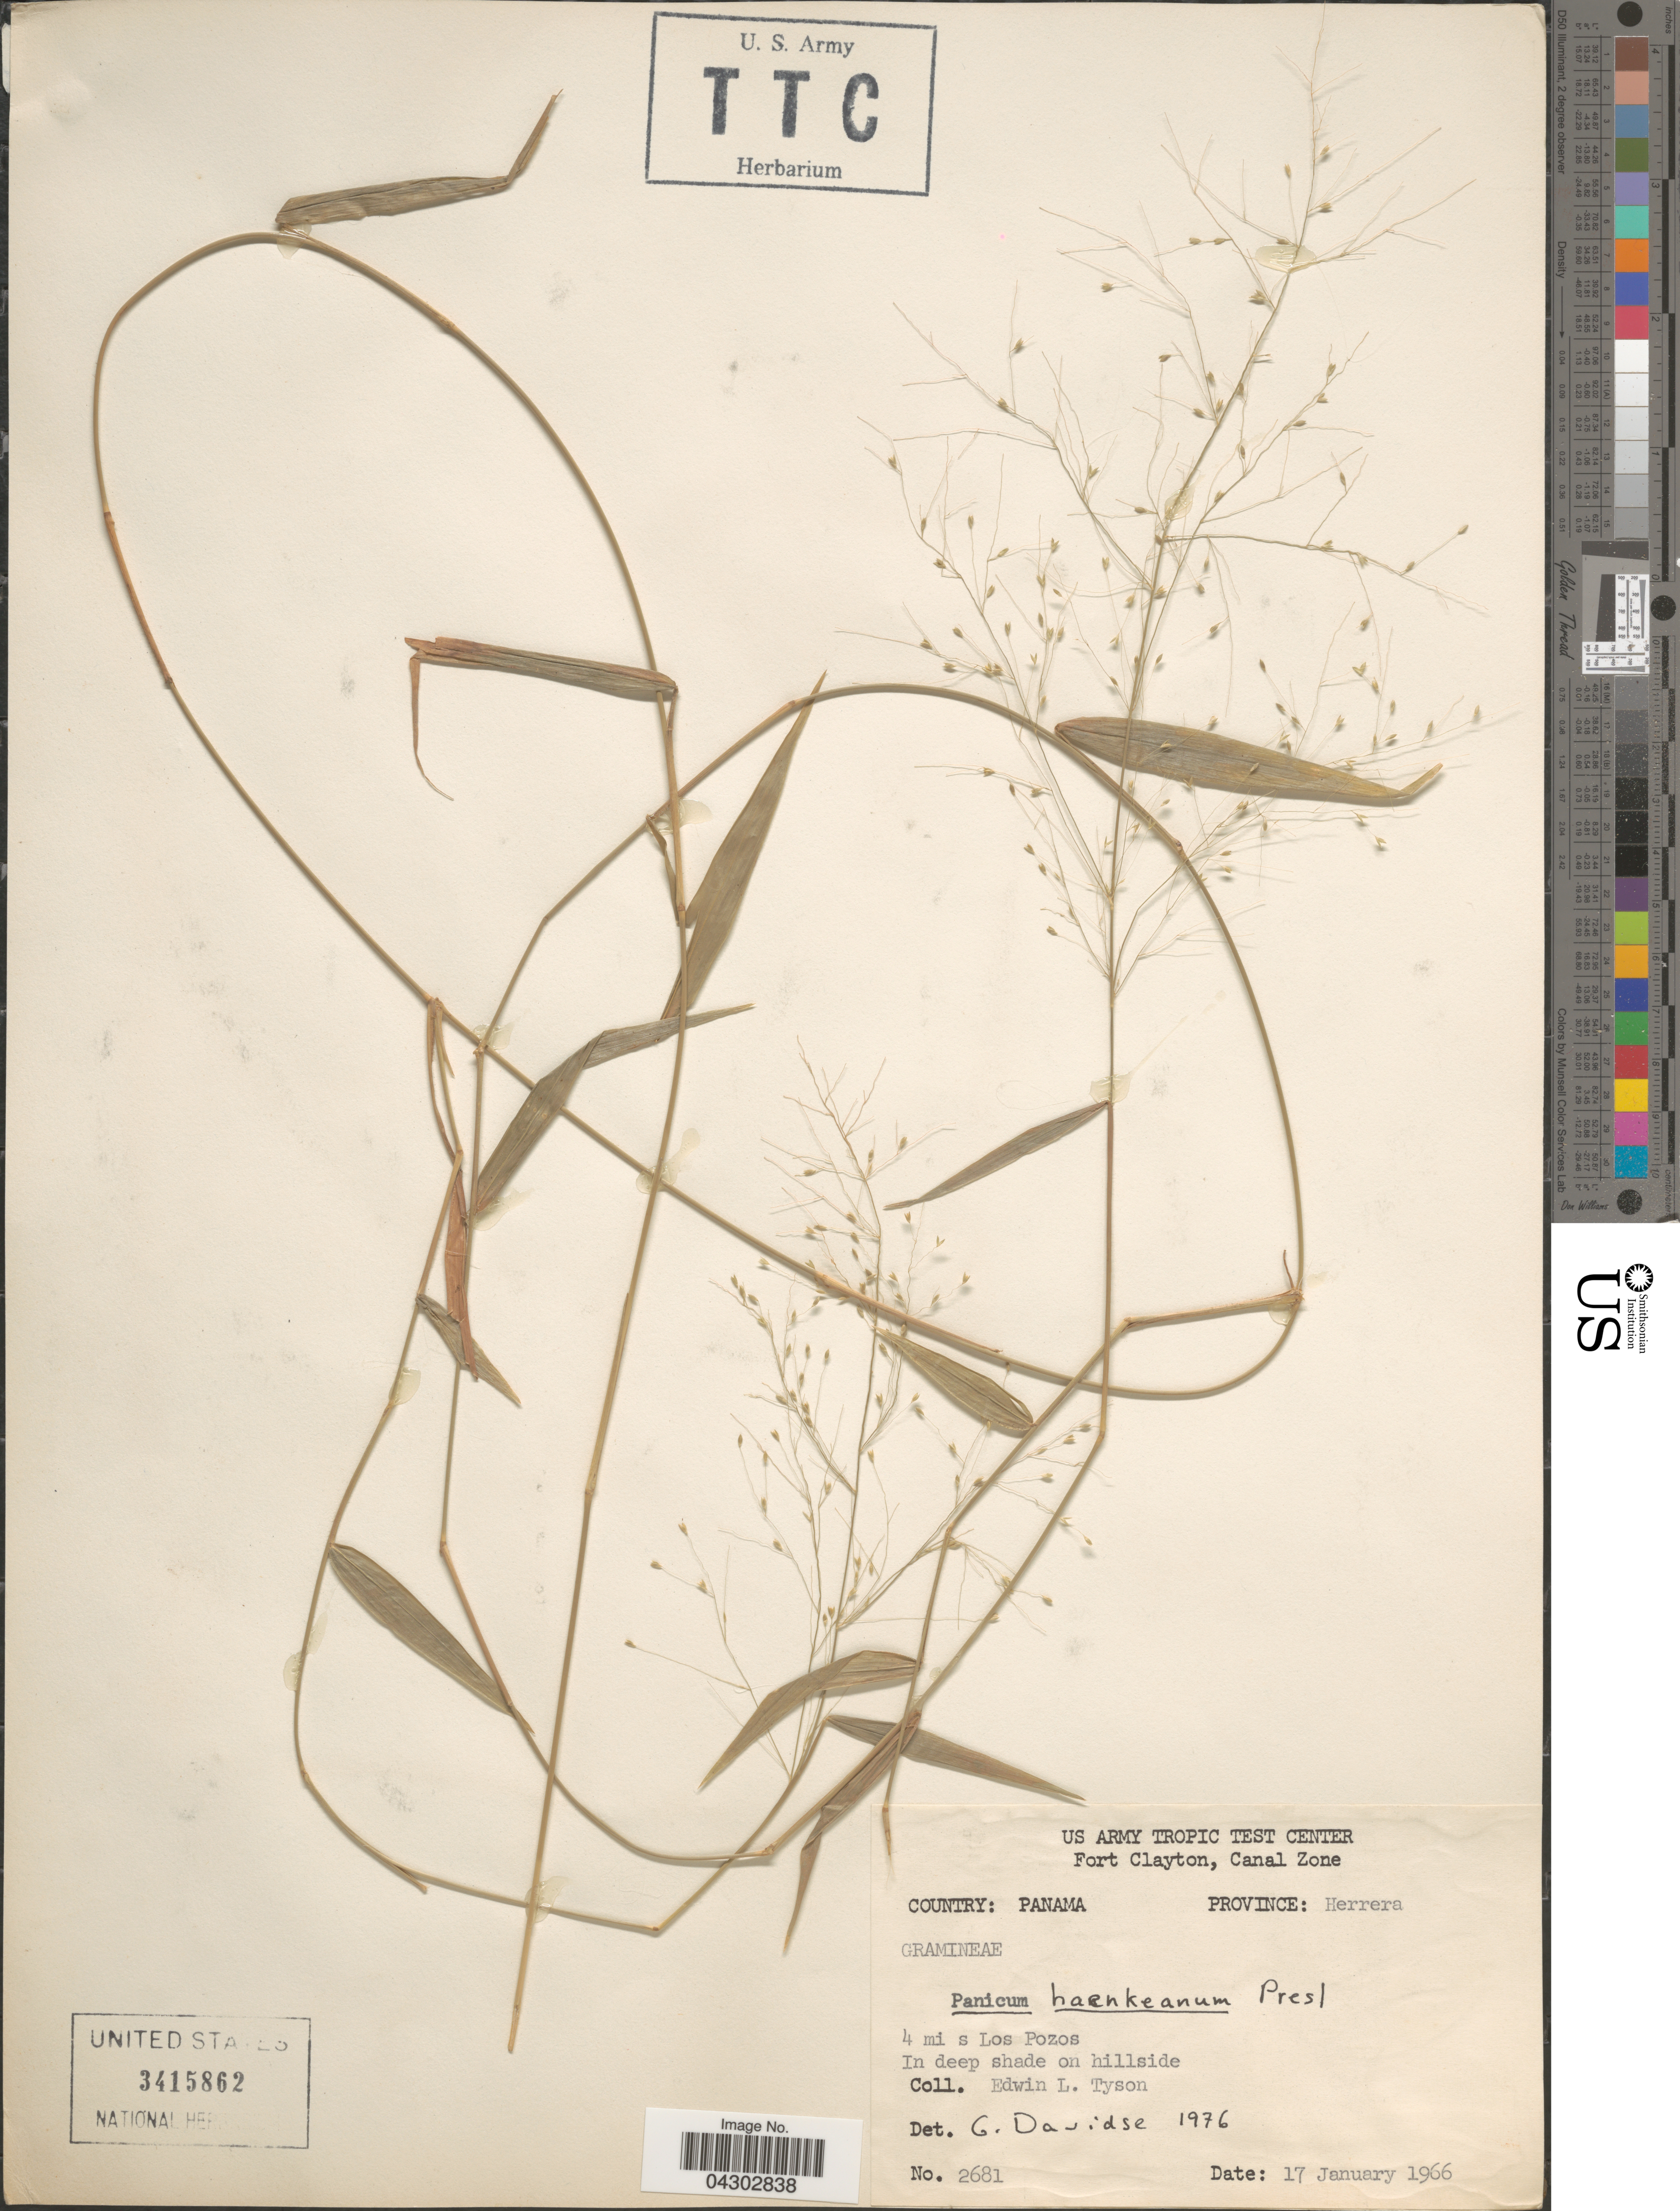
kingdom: Plantae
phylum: Tracheophyta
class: Liliopsida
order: Poales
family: Poaceae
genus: Panicum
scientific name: Panicum haenkeanum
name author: J. Presl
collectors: E. L. Tyson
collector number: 2681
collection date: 1966-01-17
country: Panama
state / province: Herrera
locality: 4 mi s Los Pozos.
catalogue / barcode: US 3415862